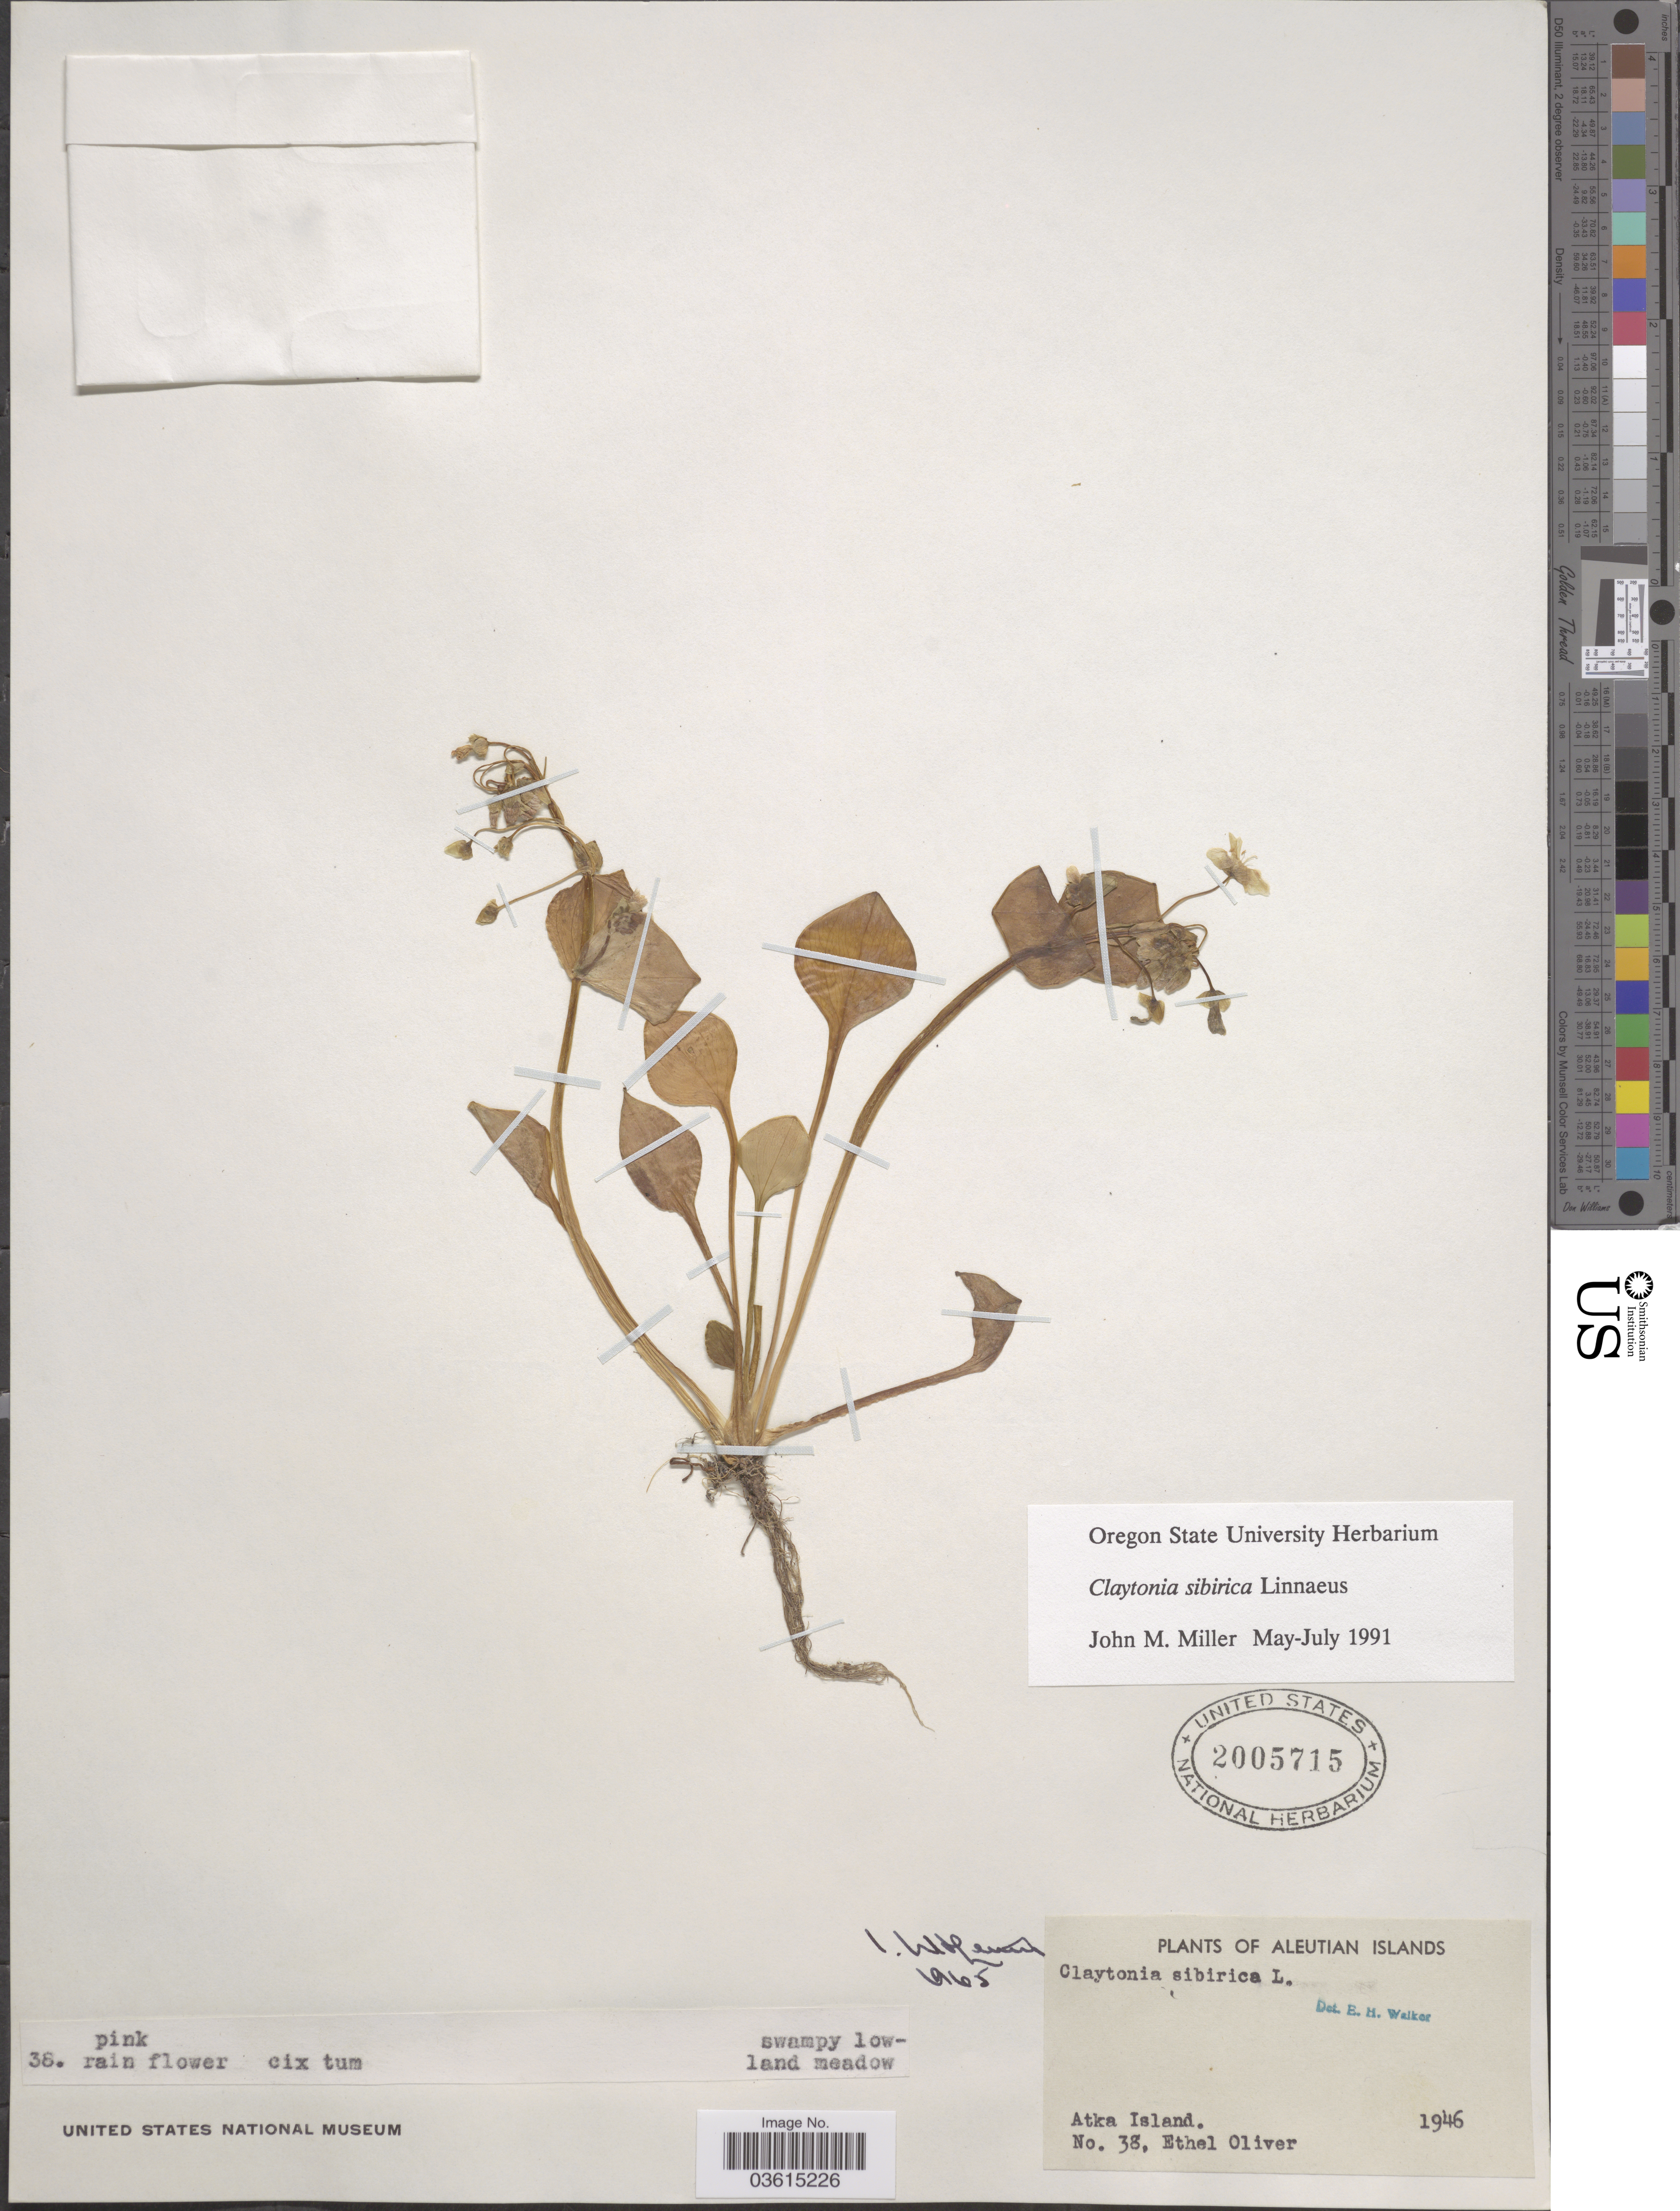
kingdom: Plantae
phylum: Tracheophyta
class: Magnoliopsida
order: Caryophyllales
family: Montiaceae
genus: Claytonia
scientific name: Claytonia sibirica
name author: L.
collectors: E. Oliver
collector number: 38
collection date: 1946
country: United States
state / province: Alaska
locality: Aleutian Islands. Atka Island.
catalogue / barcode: US 2005715